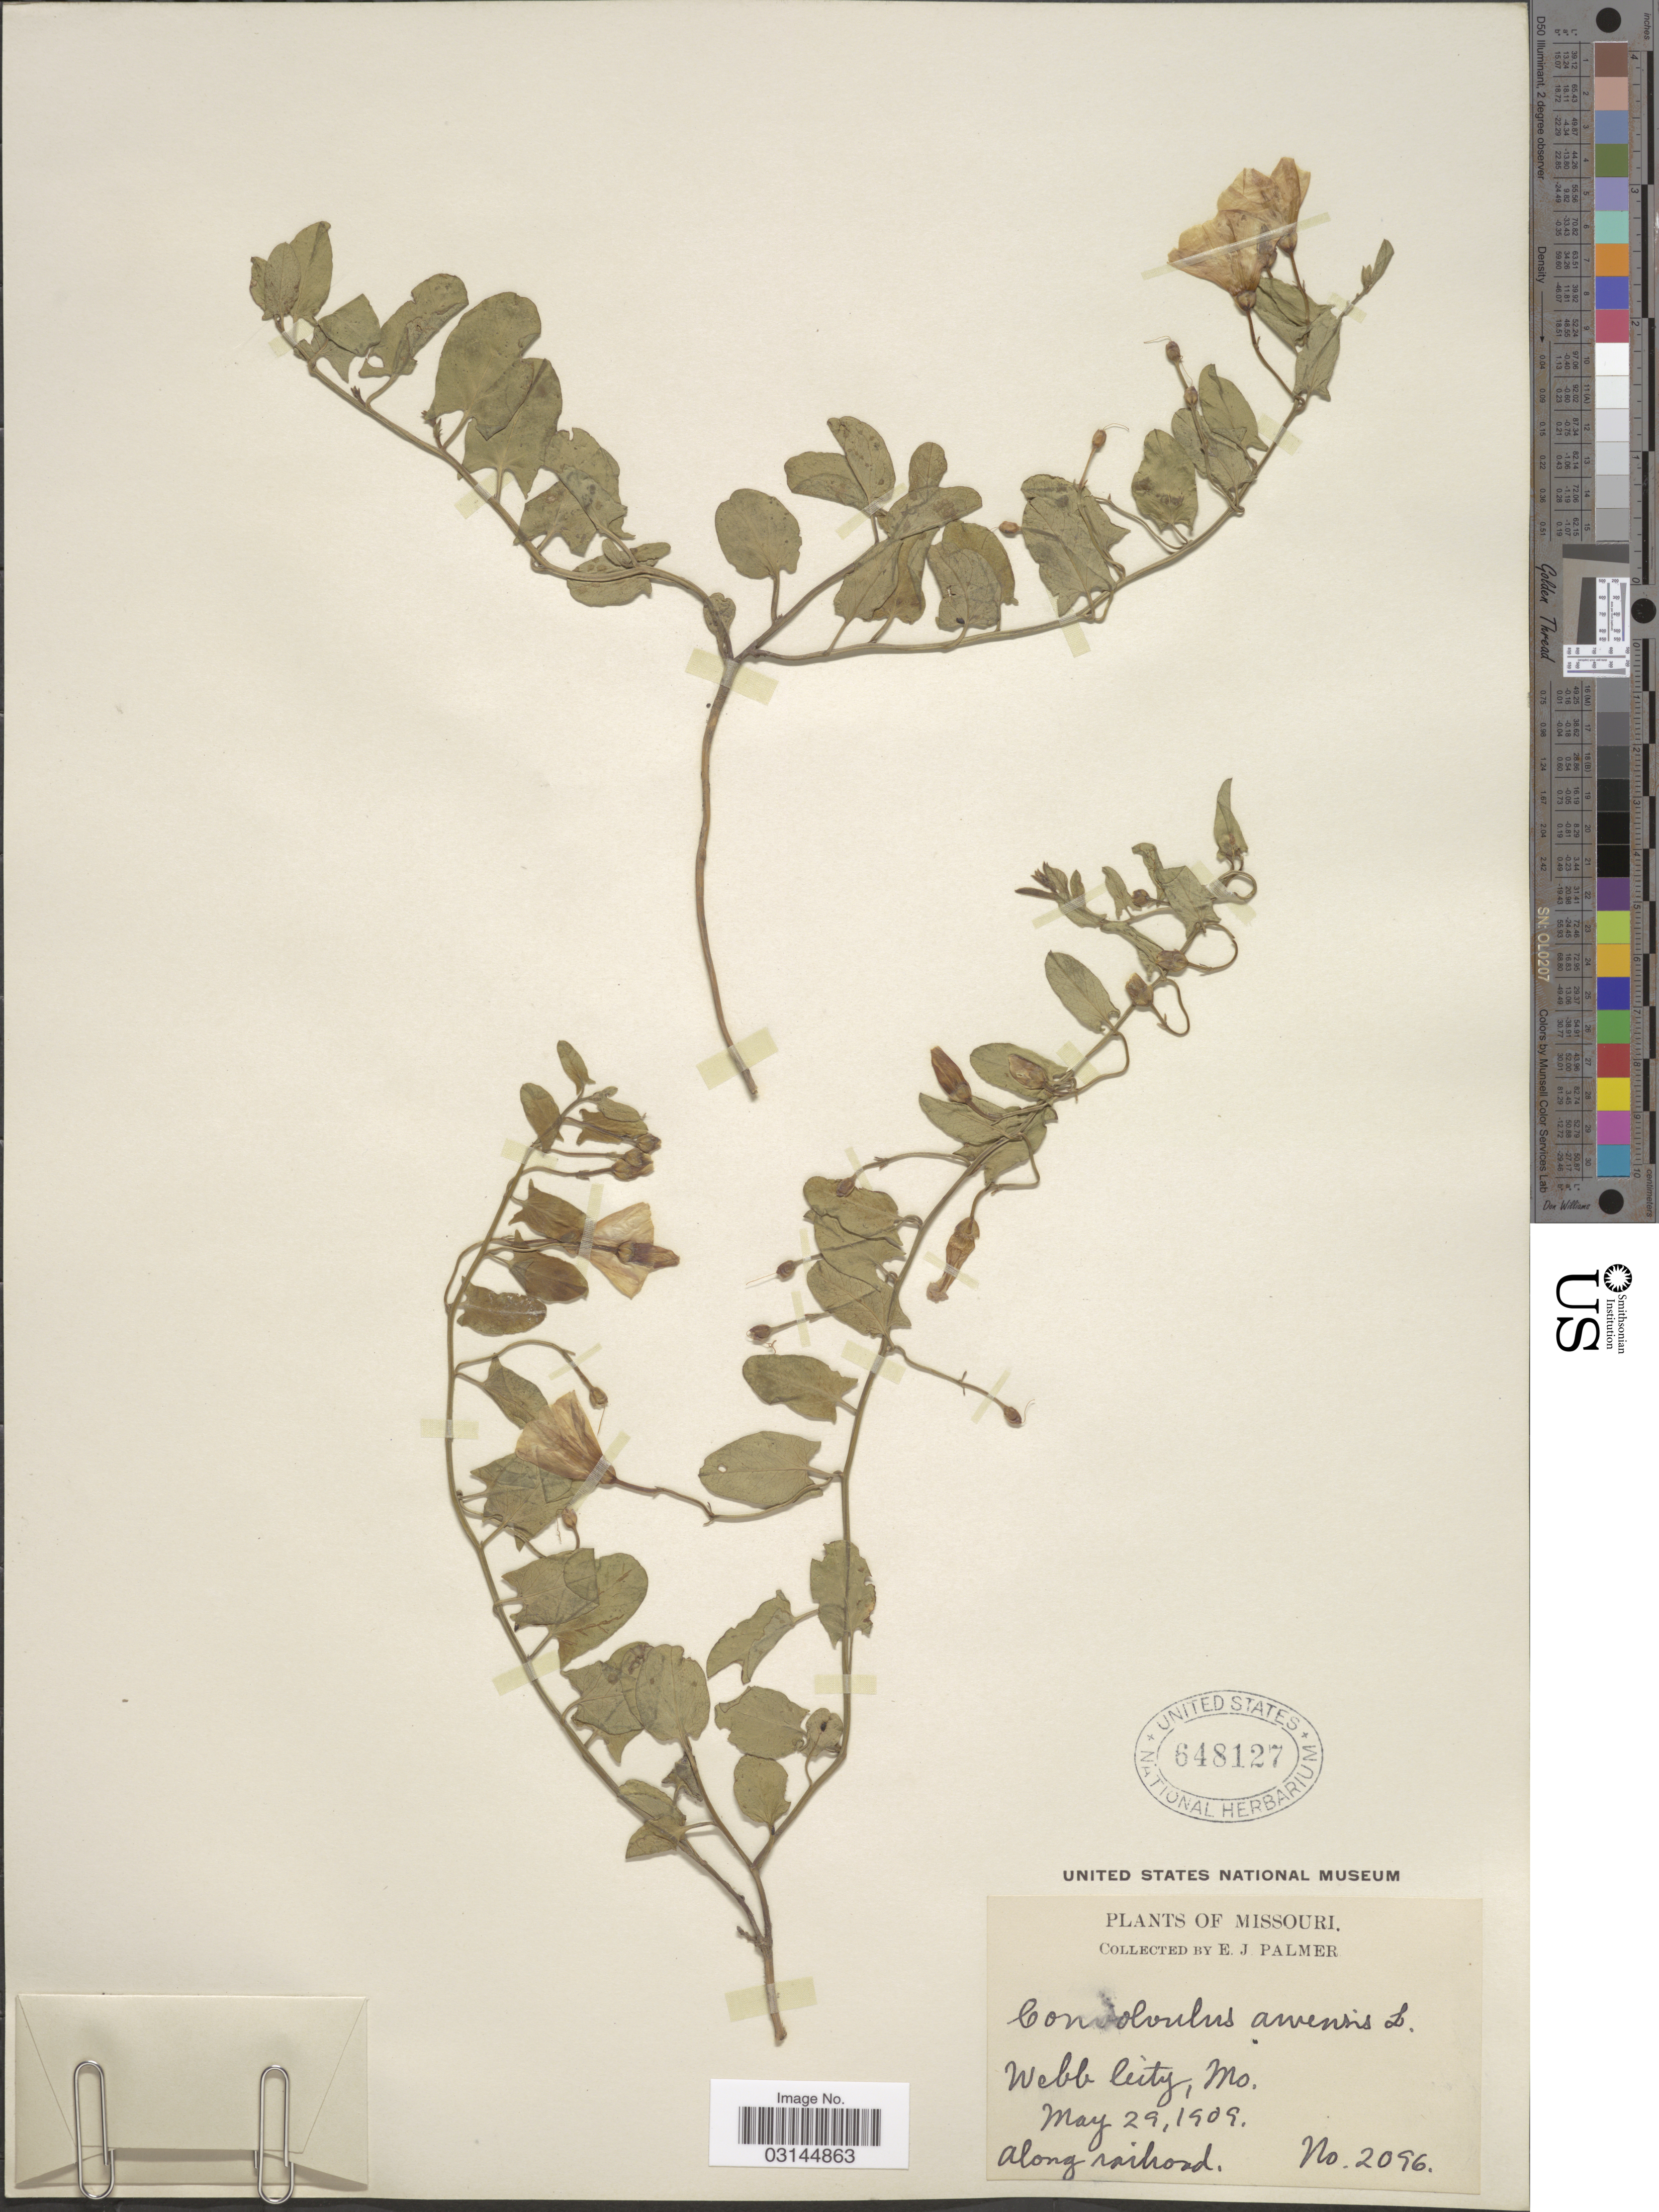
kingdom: Plantae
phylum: Tracheophyta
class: Magnoliopsida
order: Solanales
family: Convolvulaceae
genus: Convolvulus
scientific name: Convolvulus arvensis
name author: L.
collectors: E. J. Palmer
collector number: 2096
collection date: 1909-05-29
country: United States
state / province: Missouri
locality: Webb City. along railroad.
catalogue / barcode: US 648127